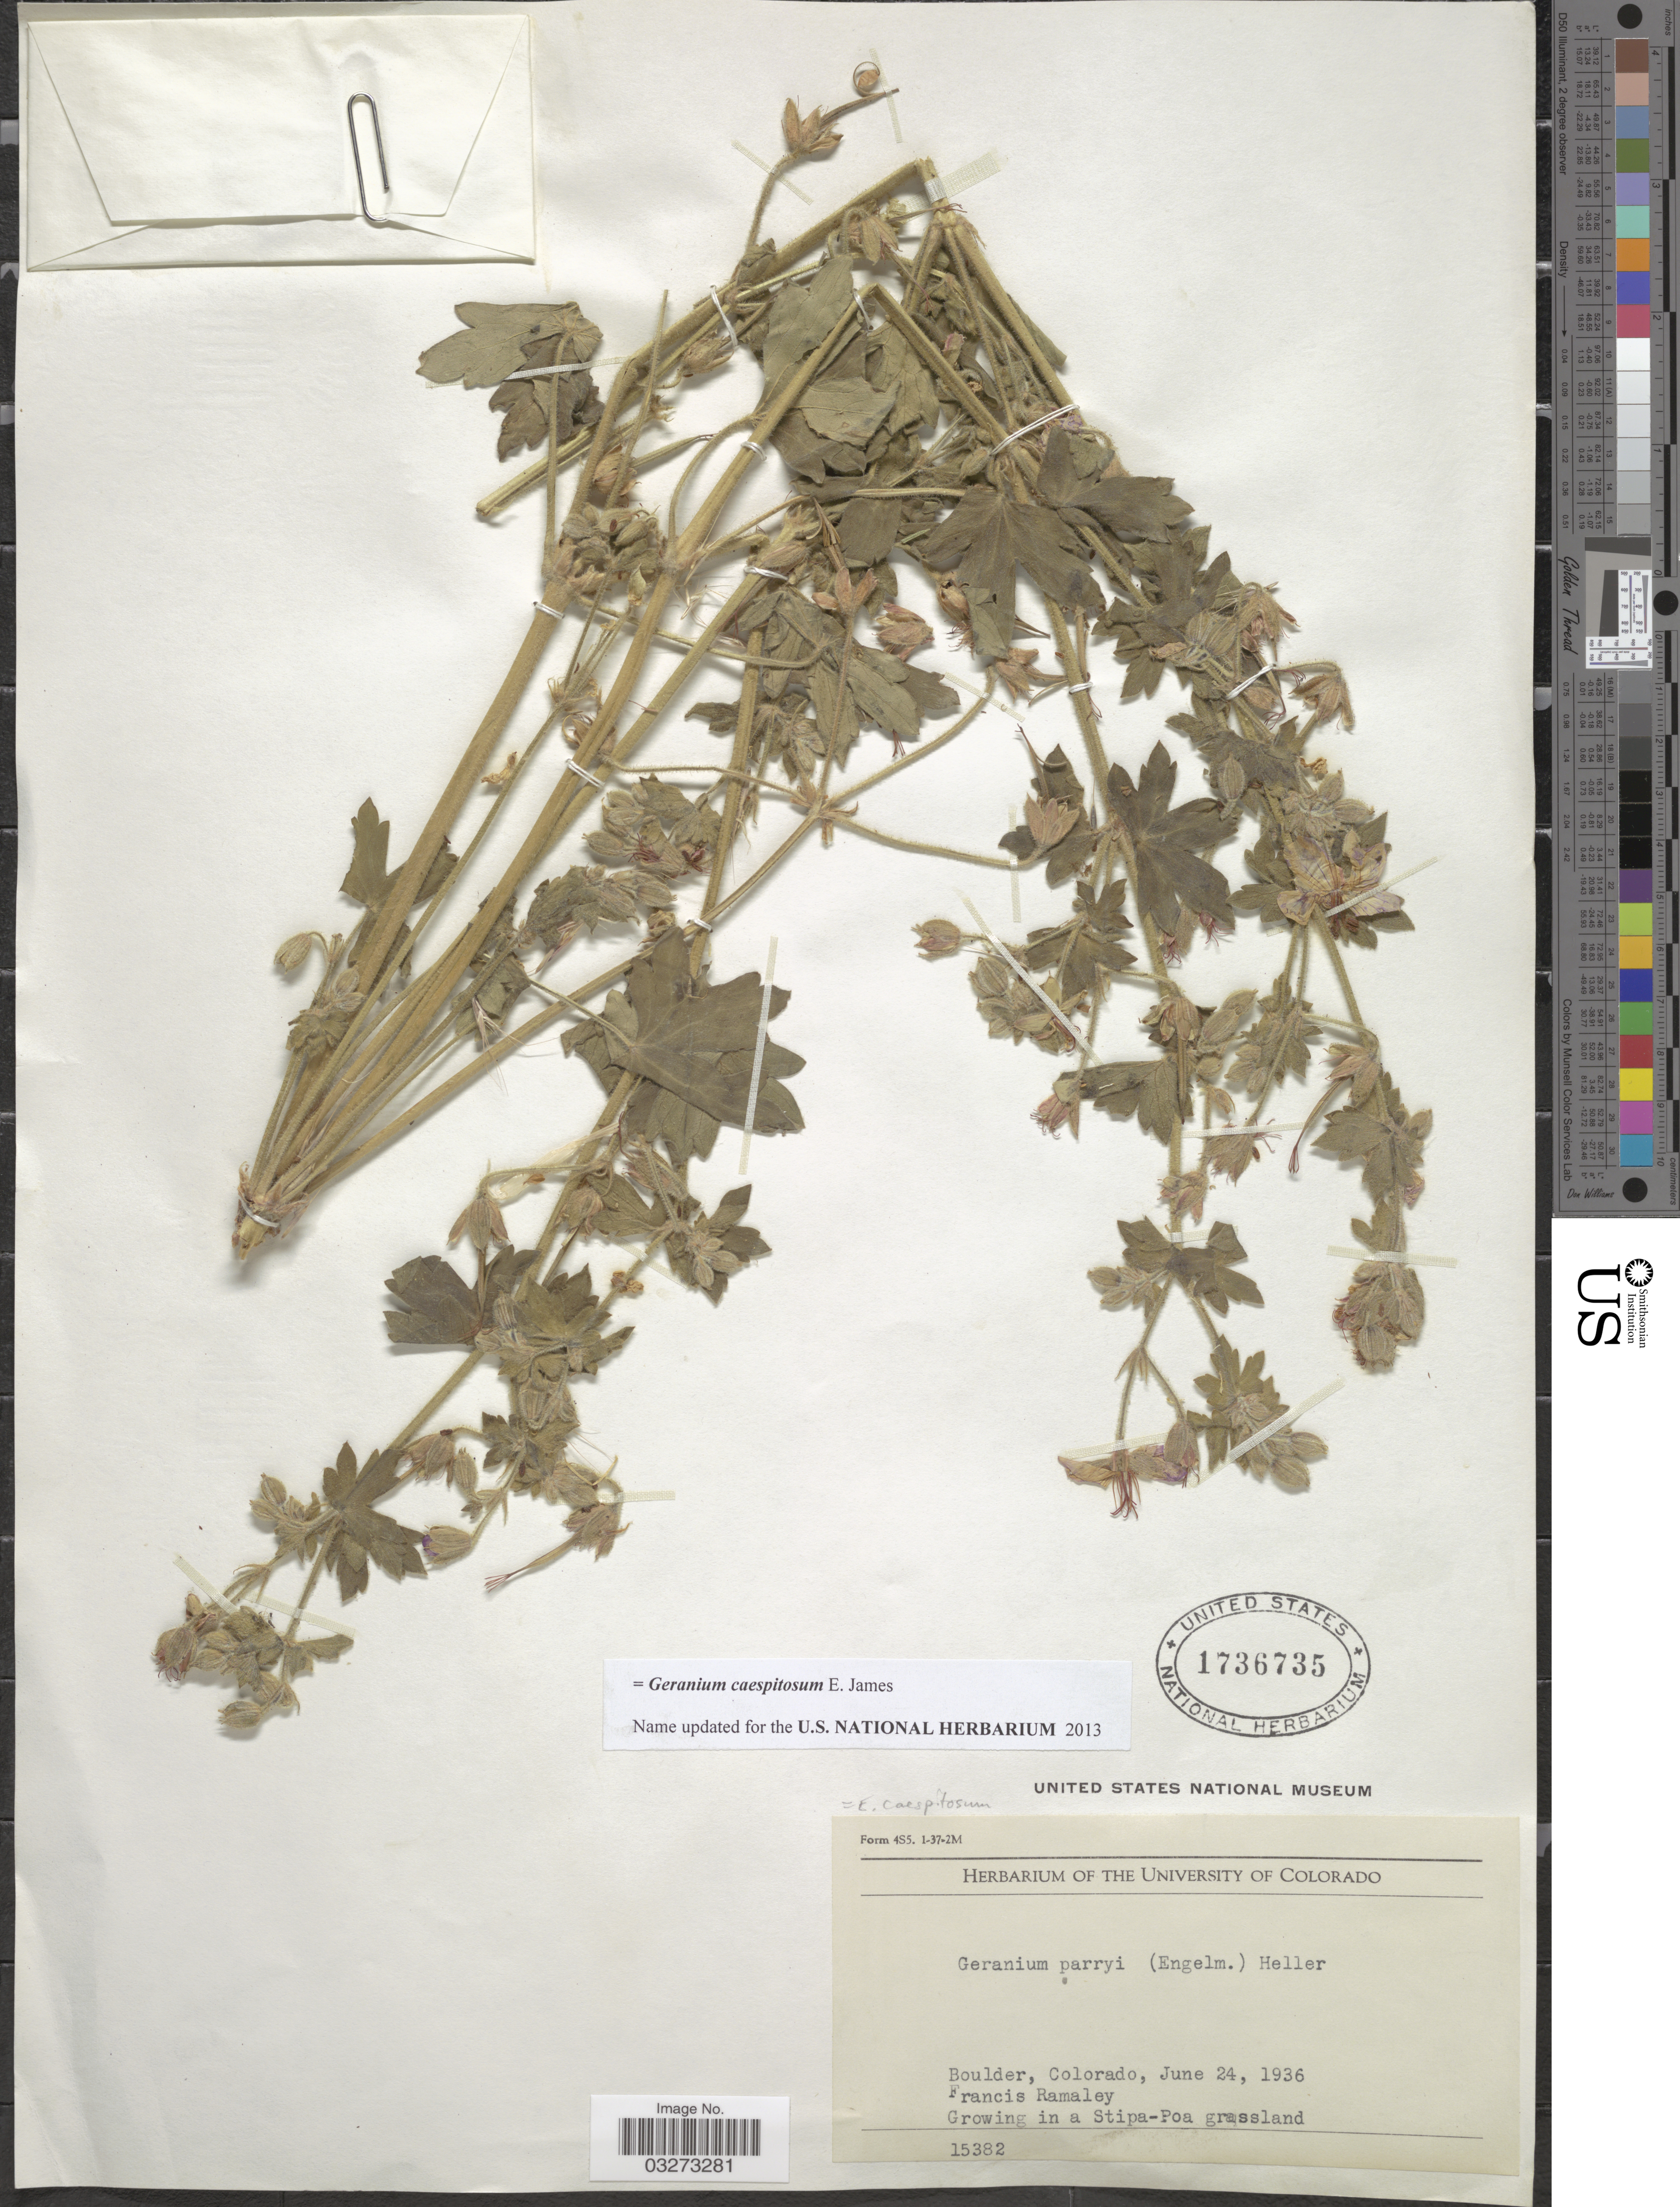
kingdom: Plantae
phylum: Tracheophyta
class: Magnoliopsida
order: Geraniales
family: Geraniaceae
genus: Geranium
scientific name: Geranium caespitosum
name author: E. James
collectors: F. Ramaley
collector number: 15382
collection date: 1936-06-24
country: United States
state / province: Colorado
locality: Boulder.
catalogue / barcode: US 1736735